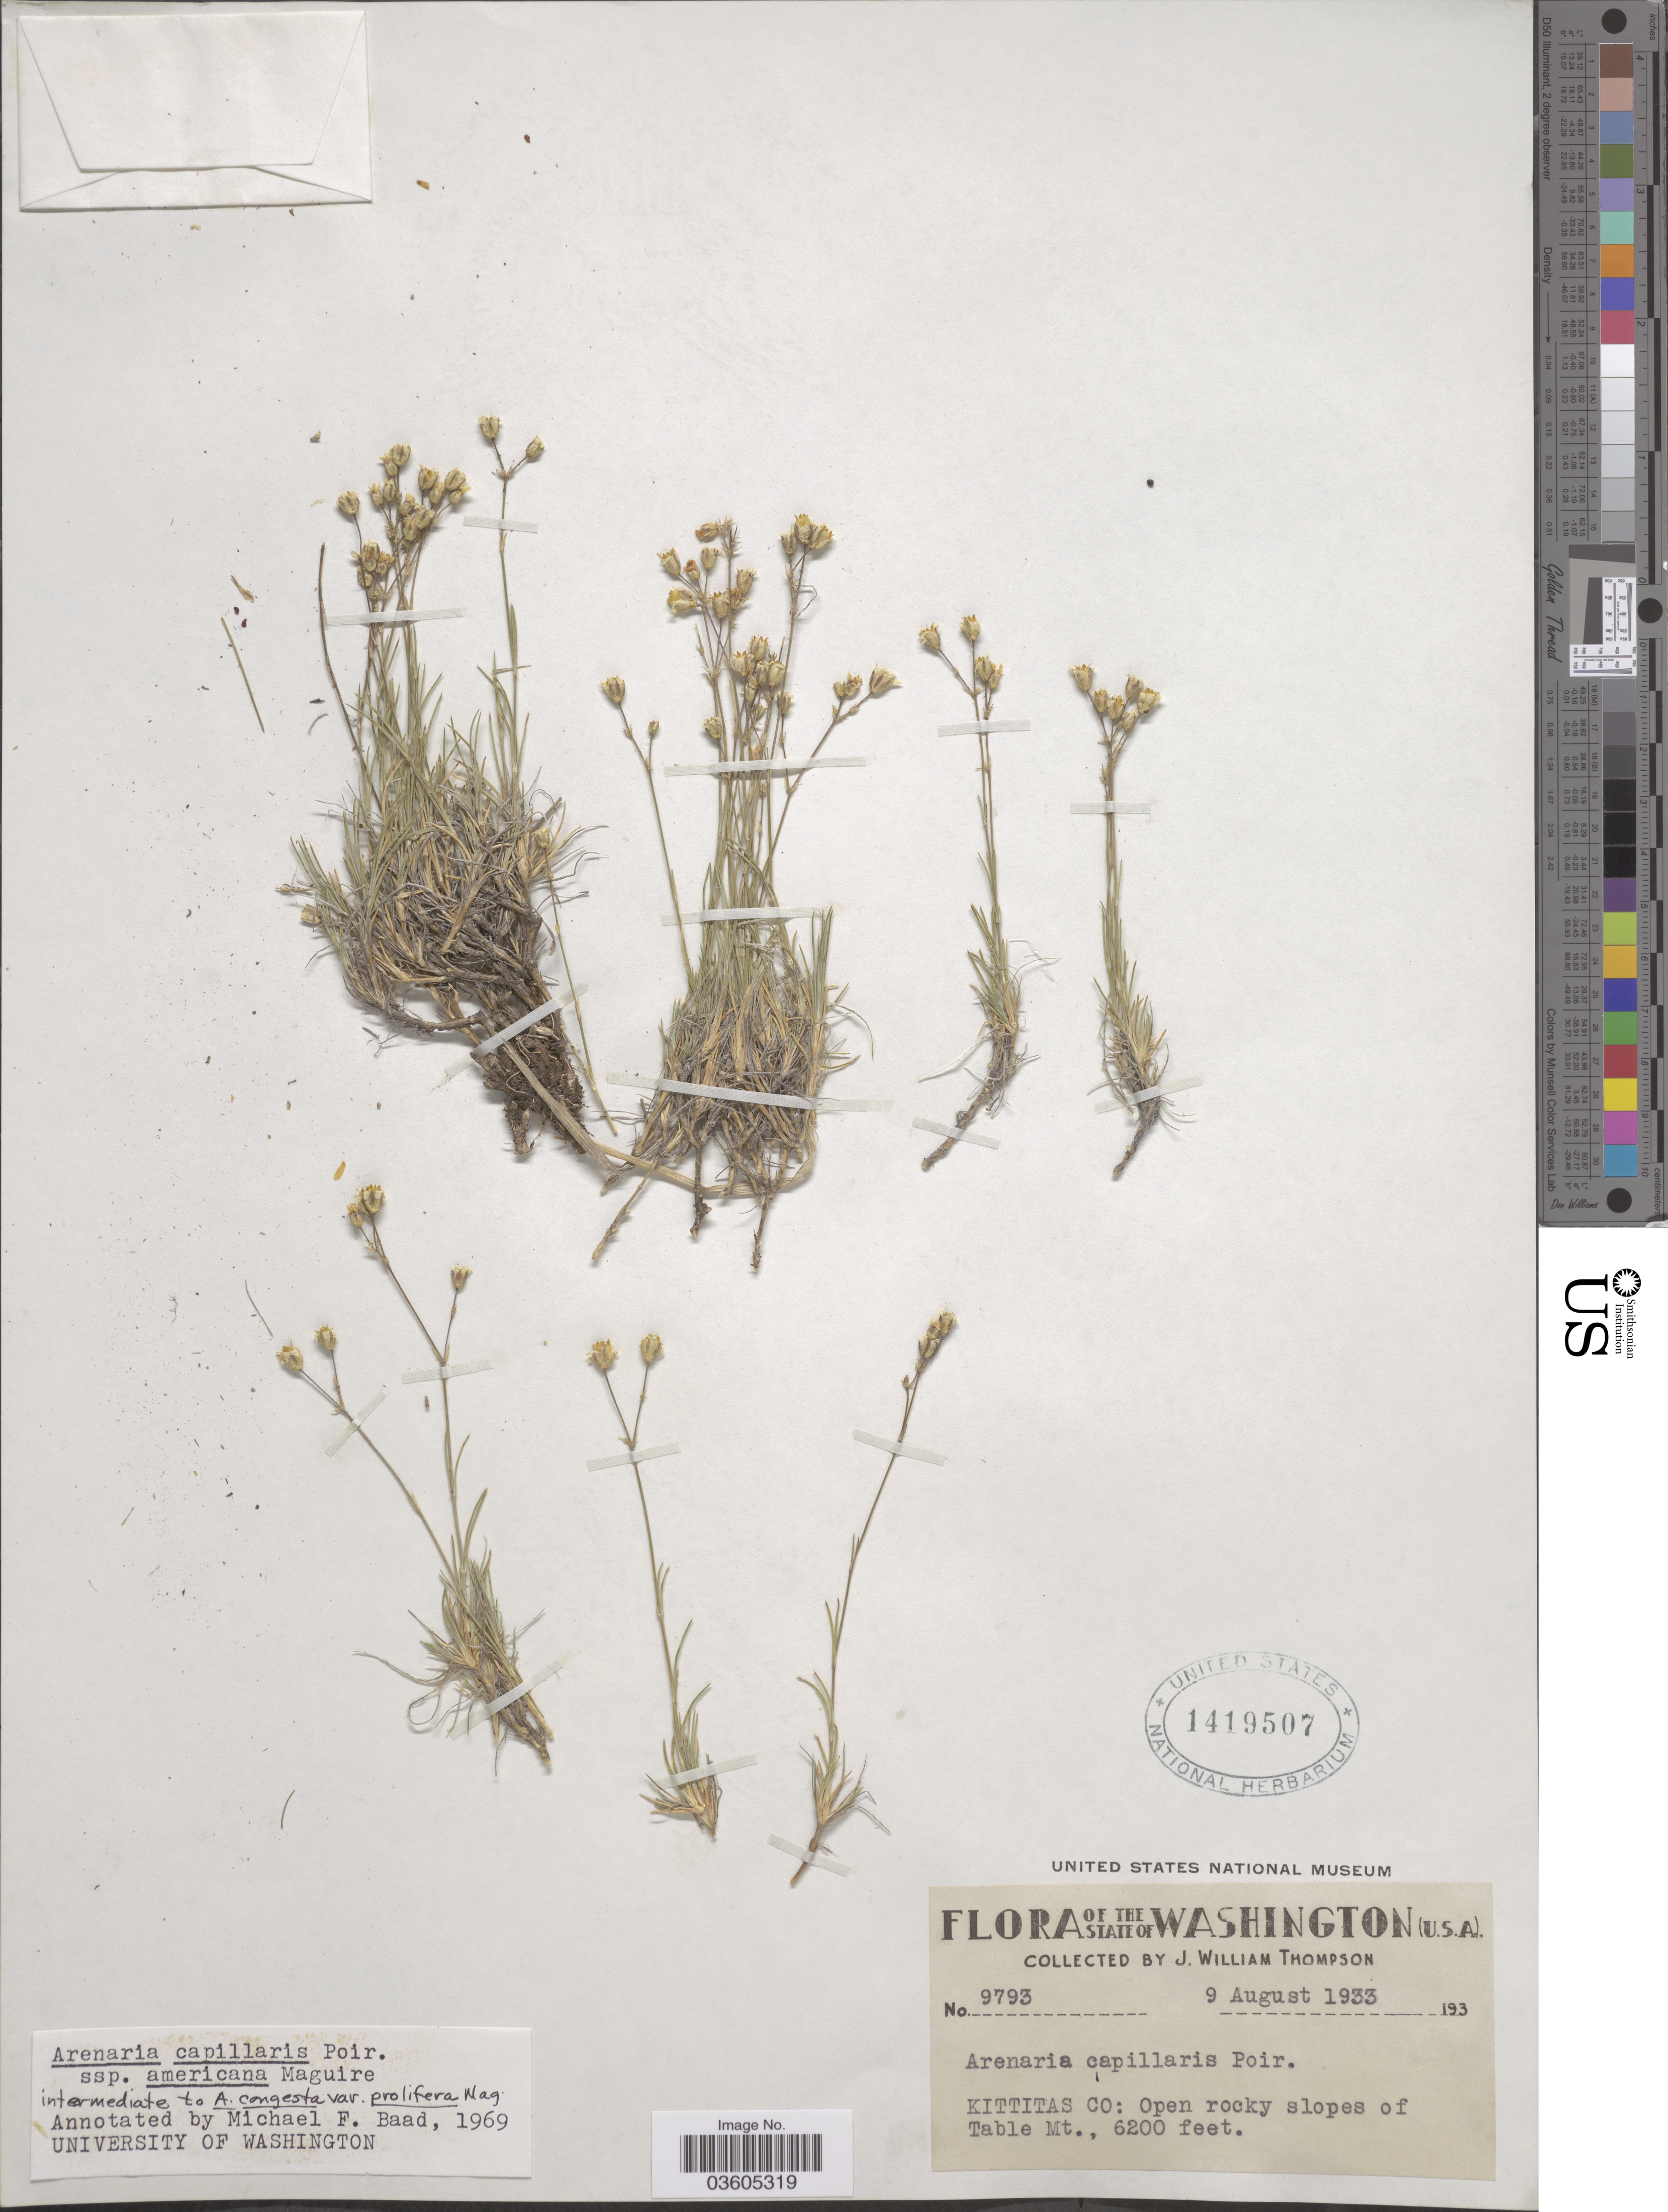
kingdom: Plantae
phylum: Tracheophyta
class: Magnoliopsida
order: Caryophyllales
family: Caryophyllaceae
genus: Eremogone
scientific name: Eremogone capillaris var. americana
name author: (Maguire) R.L. Hartm. & Rabeler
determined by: U.S. National Herbarium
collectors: J. W. Thompson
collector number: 9793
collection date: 1933-08-09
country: United States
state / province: Washington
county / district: Kittitas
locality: Kittitas Co: Open rocky slopes of Table Mt.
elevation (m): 1890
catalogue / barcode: US 1419507